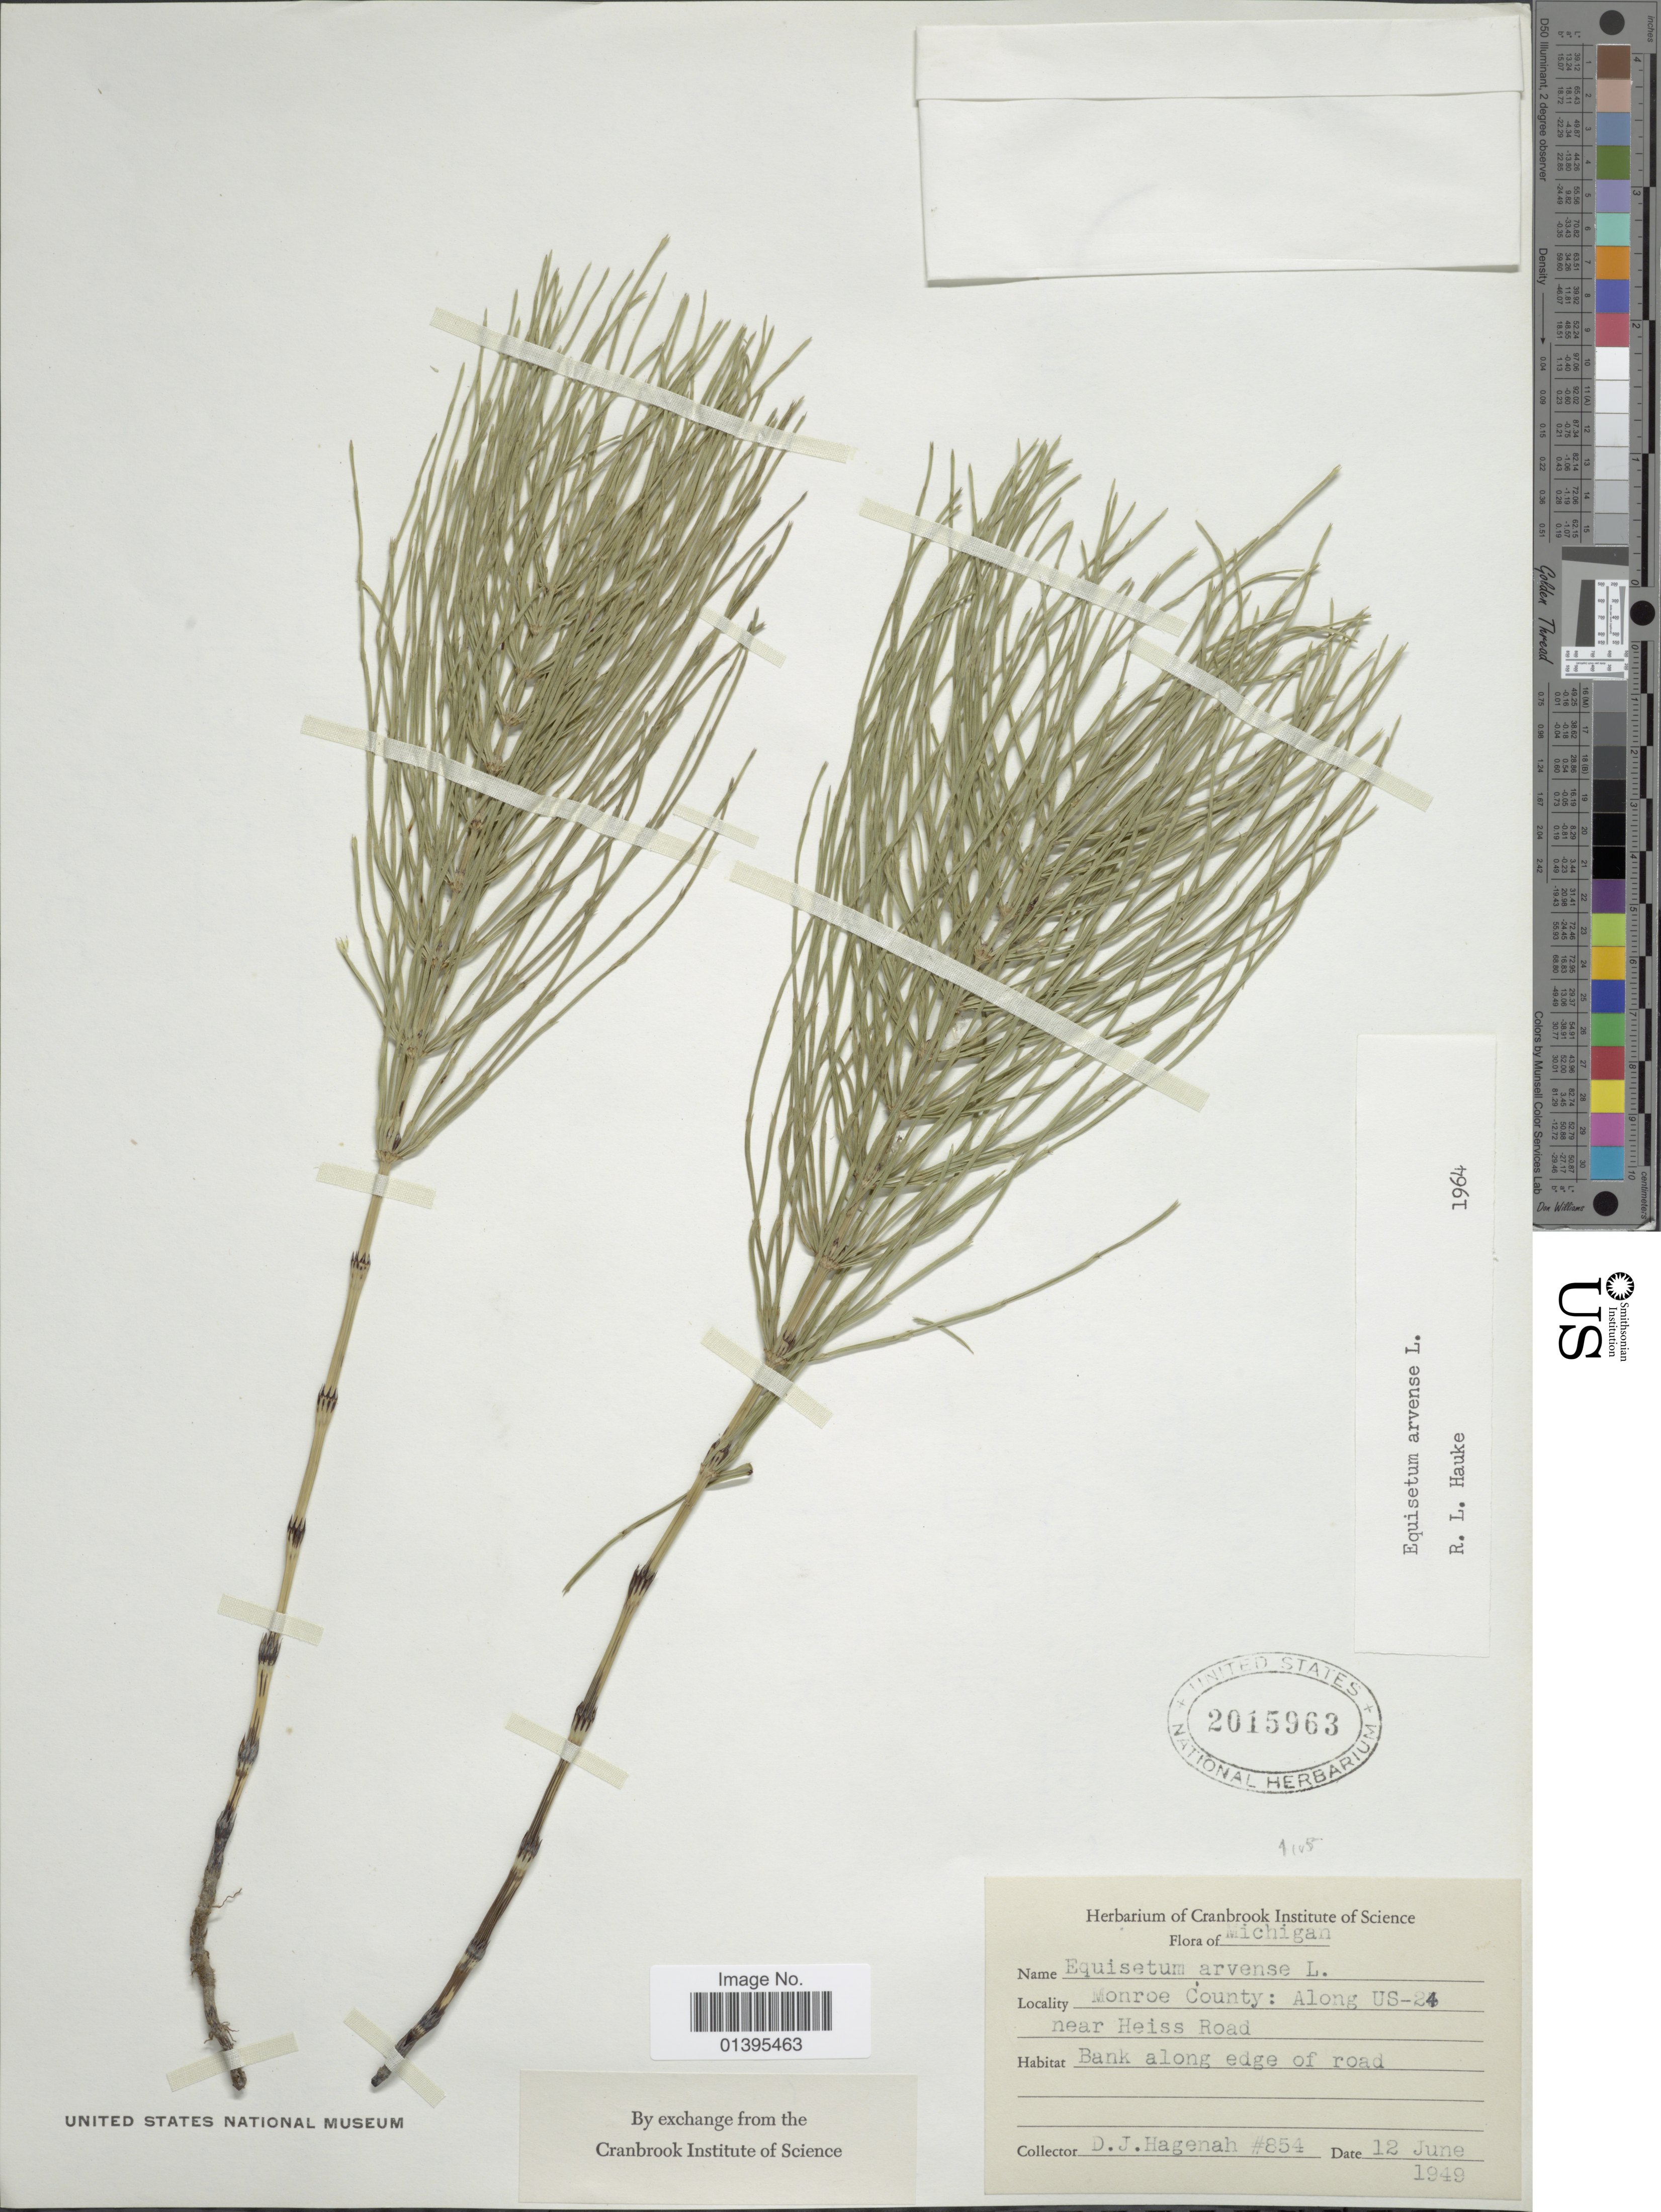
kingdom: Plantae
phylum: Tracheophyta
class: Polypodiopsida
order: Equisetales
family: Equisetaceae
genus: Equisetum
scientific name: Equisetum arvense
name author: L.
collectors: D. Hagenah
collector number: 854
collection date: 1949-06-12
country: United States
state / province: Michigan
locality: Monroe County: along US-24 near Heiss Road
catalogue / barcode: US 2015963